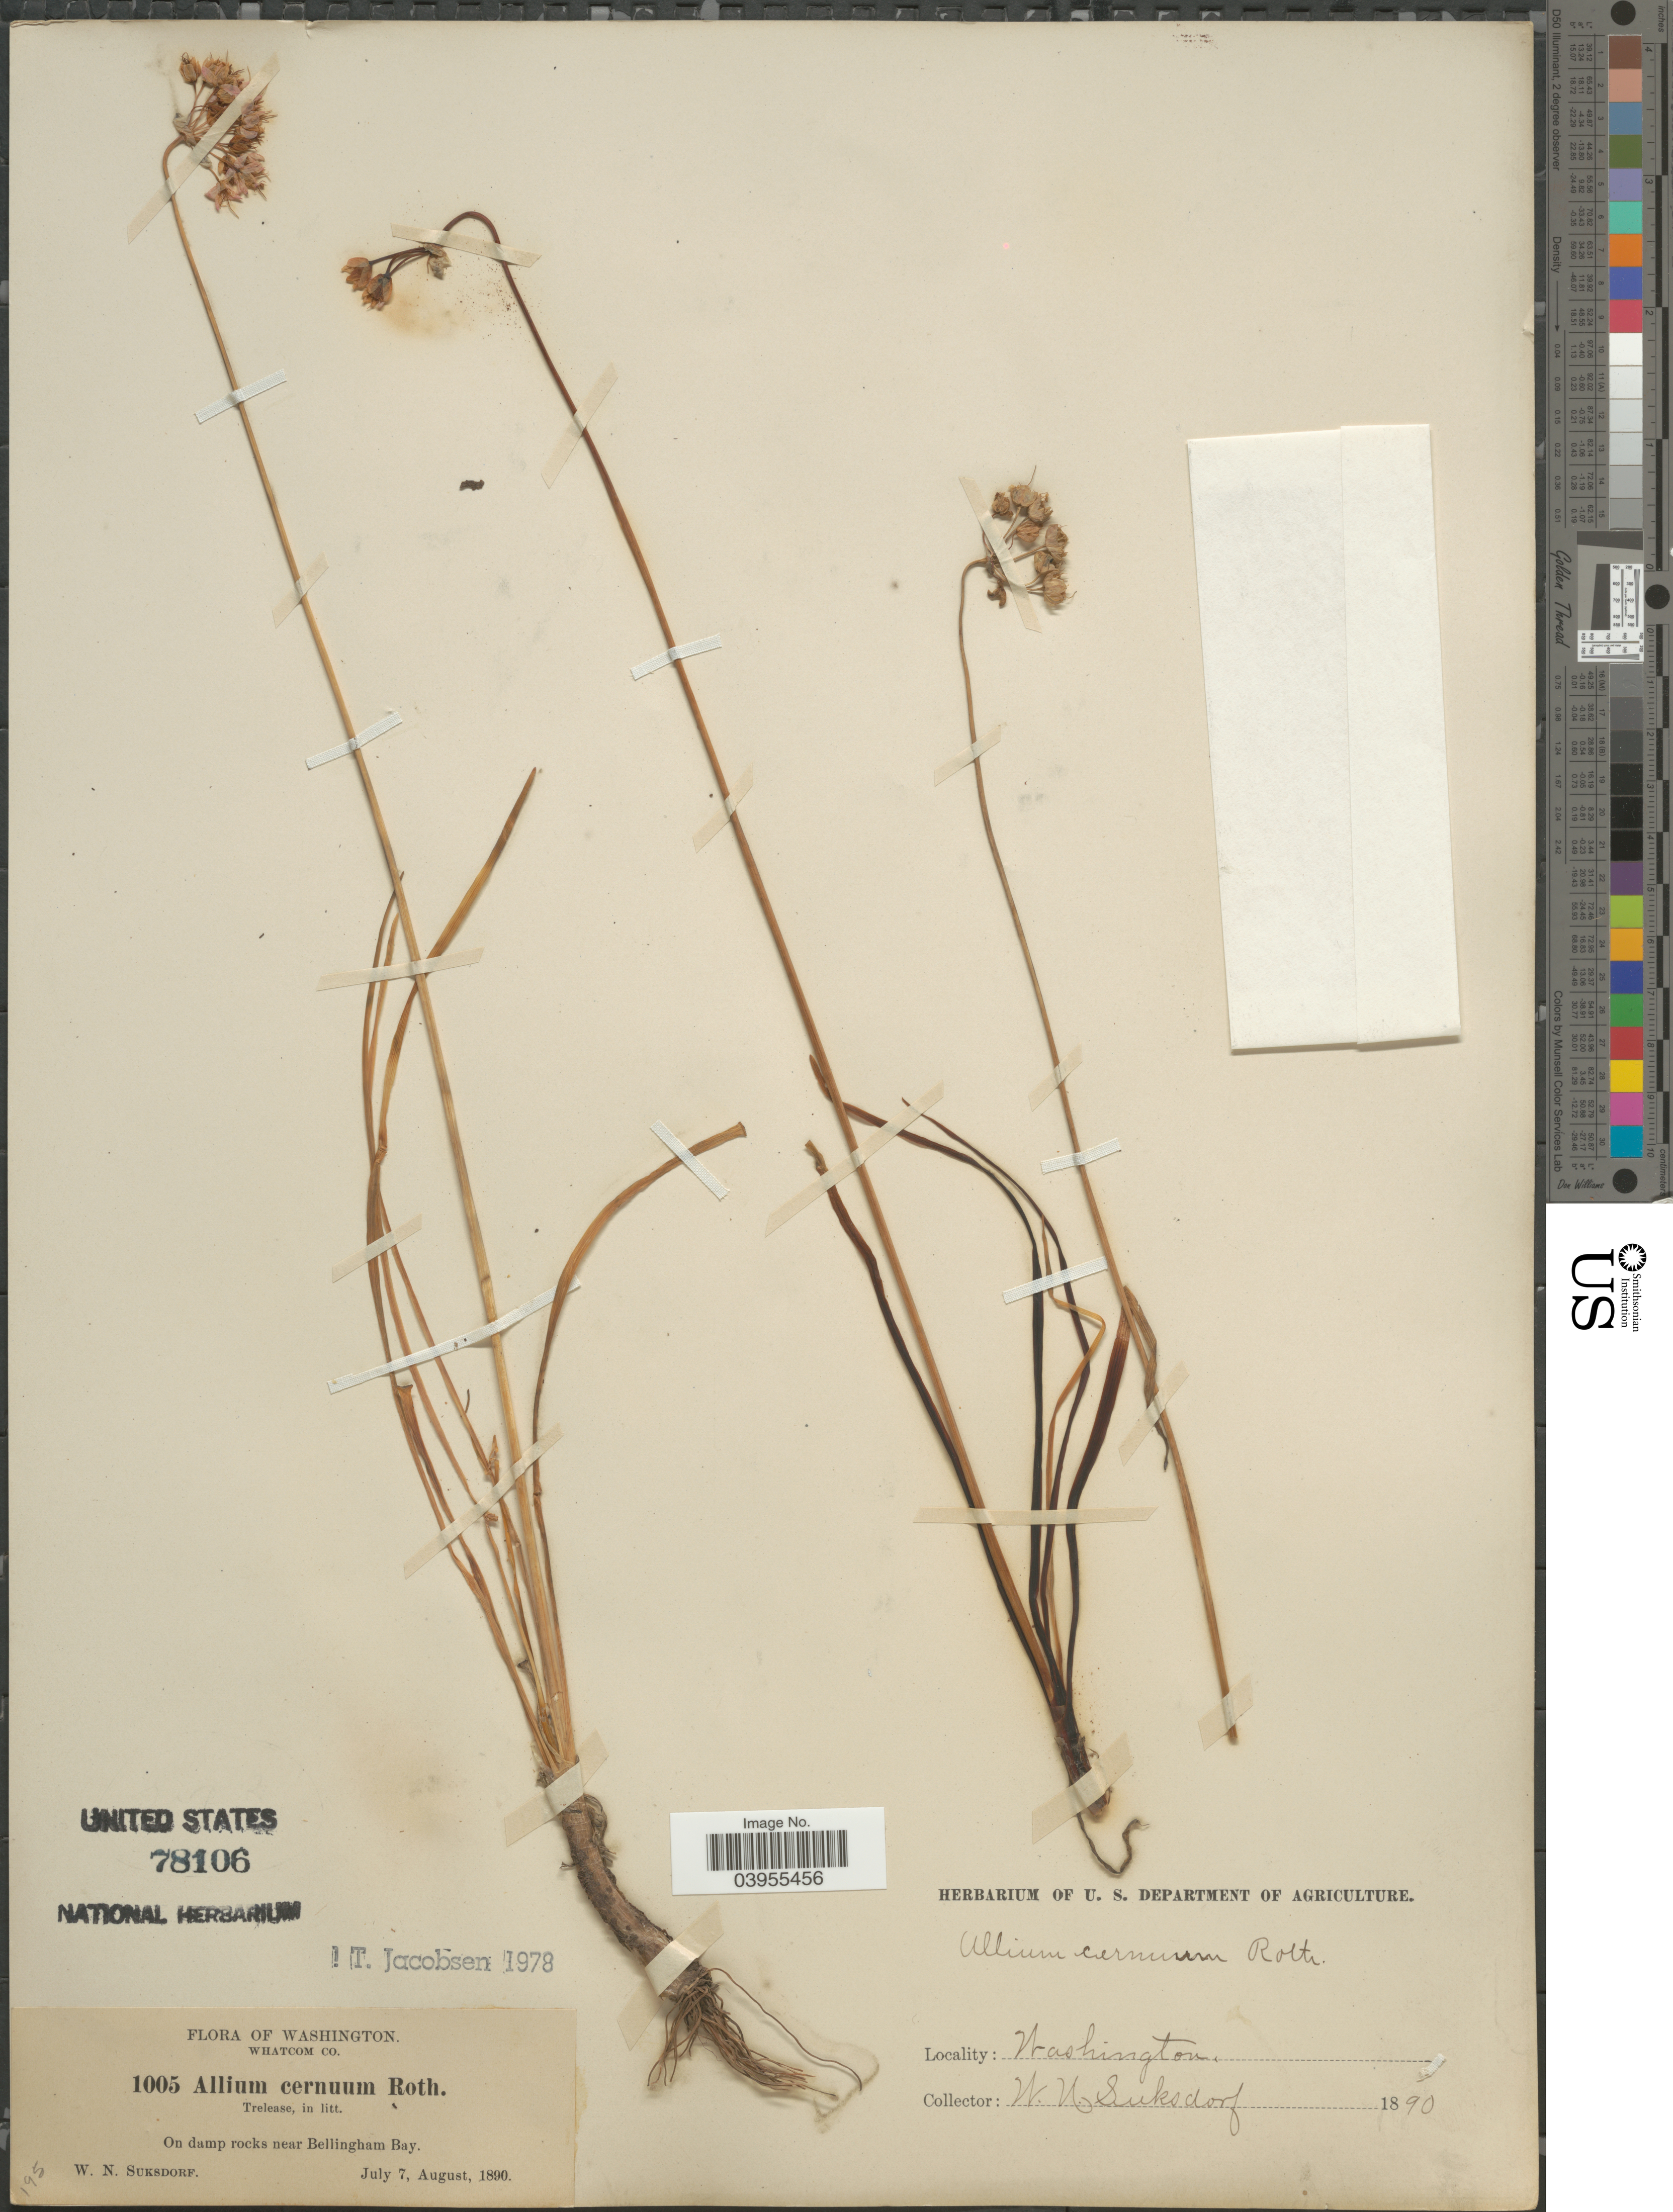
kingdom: Plantae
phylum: Tracheophyta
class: Liliopsida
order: Asparagales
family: Amaryllidaceae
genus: Allium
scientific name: Allium cernuum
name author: Roth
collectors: W. N. Suksdorf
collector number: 1005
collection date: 1890-08-07/1890-08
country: United States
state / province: Washington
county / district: Whatcom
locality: Whatcom Co. On damp rocks near Bellingham Bay.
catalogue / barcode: US 78106